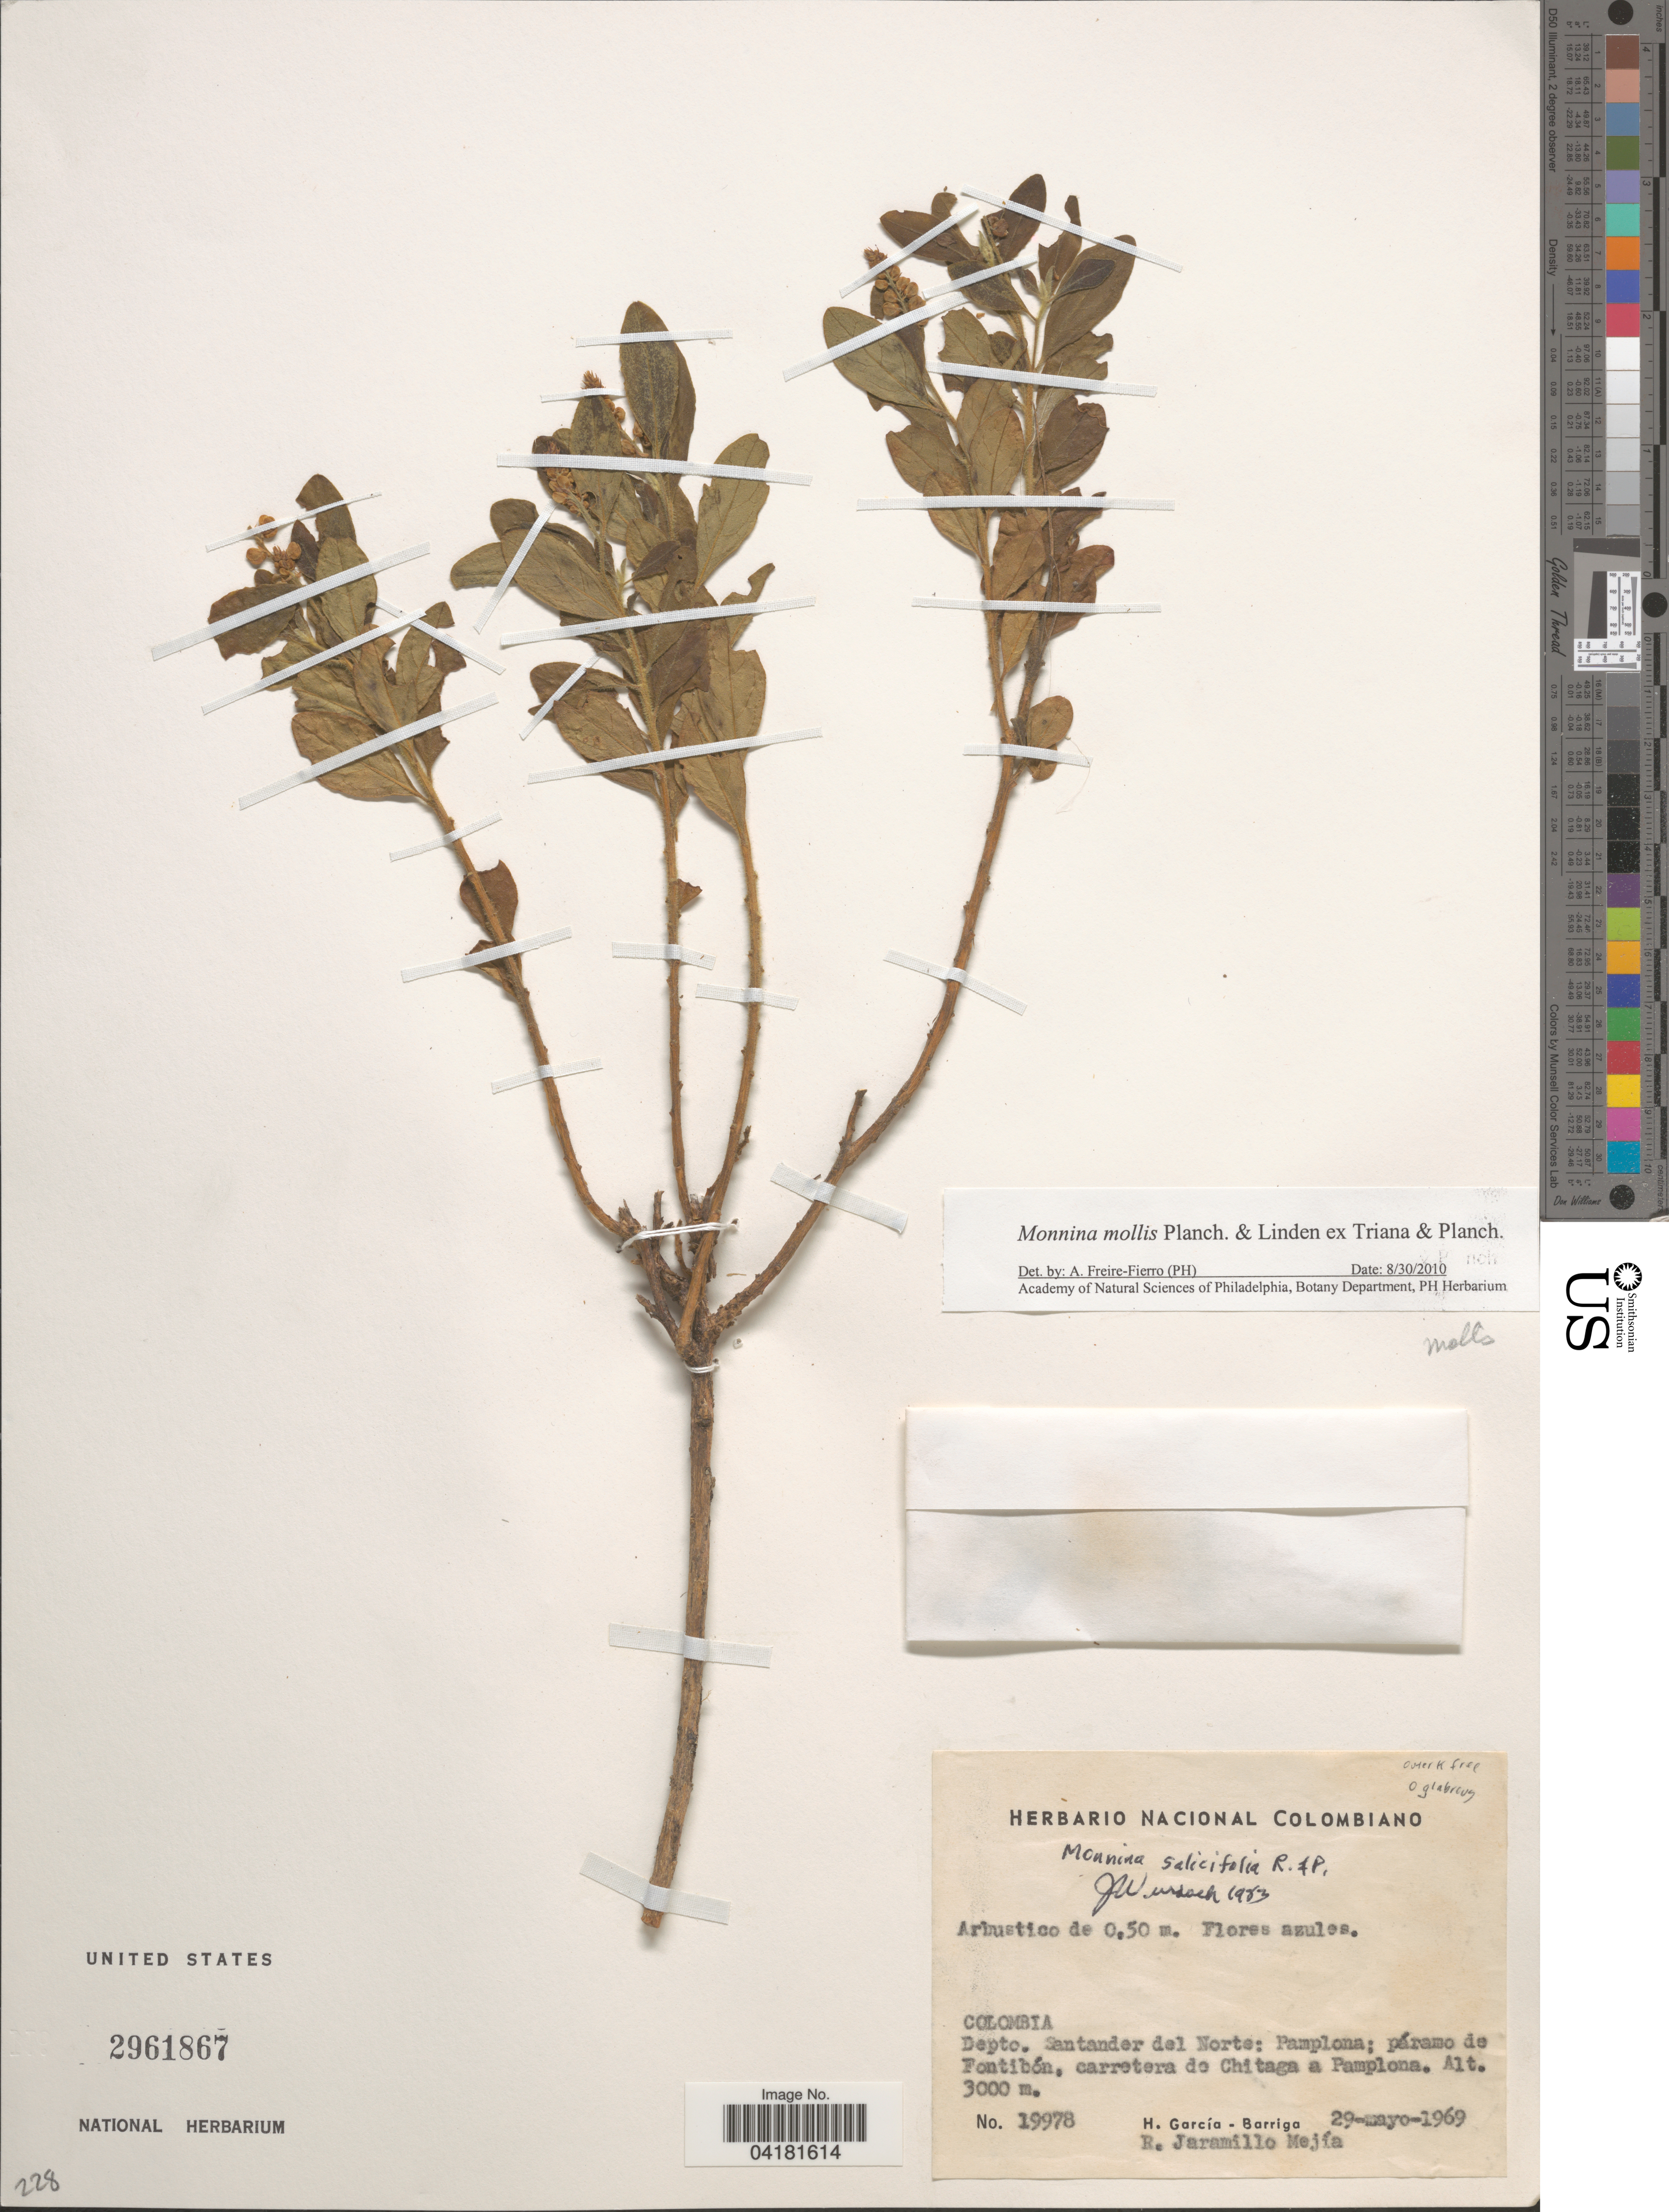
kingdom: Plantae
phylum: Tracheophyta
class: Magnoliopsida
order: Fabales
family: Polygalaceae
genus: Monnina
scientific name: Monnina mollis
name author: Planch. & Linden in Triana & Planch.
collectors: H. García Barriga & R. Jaramillo M.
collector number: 19978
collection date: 1969-05-29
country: Colombia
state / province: Norte de Santander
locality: Depto. Santander del Norte: Pamplona; páramo de Fontibón, carretera de Chitaga a Pamplona.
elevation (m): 3000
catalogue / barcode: US 2961867